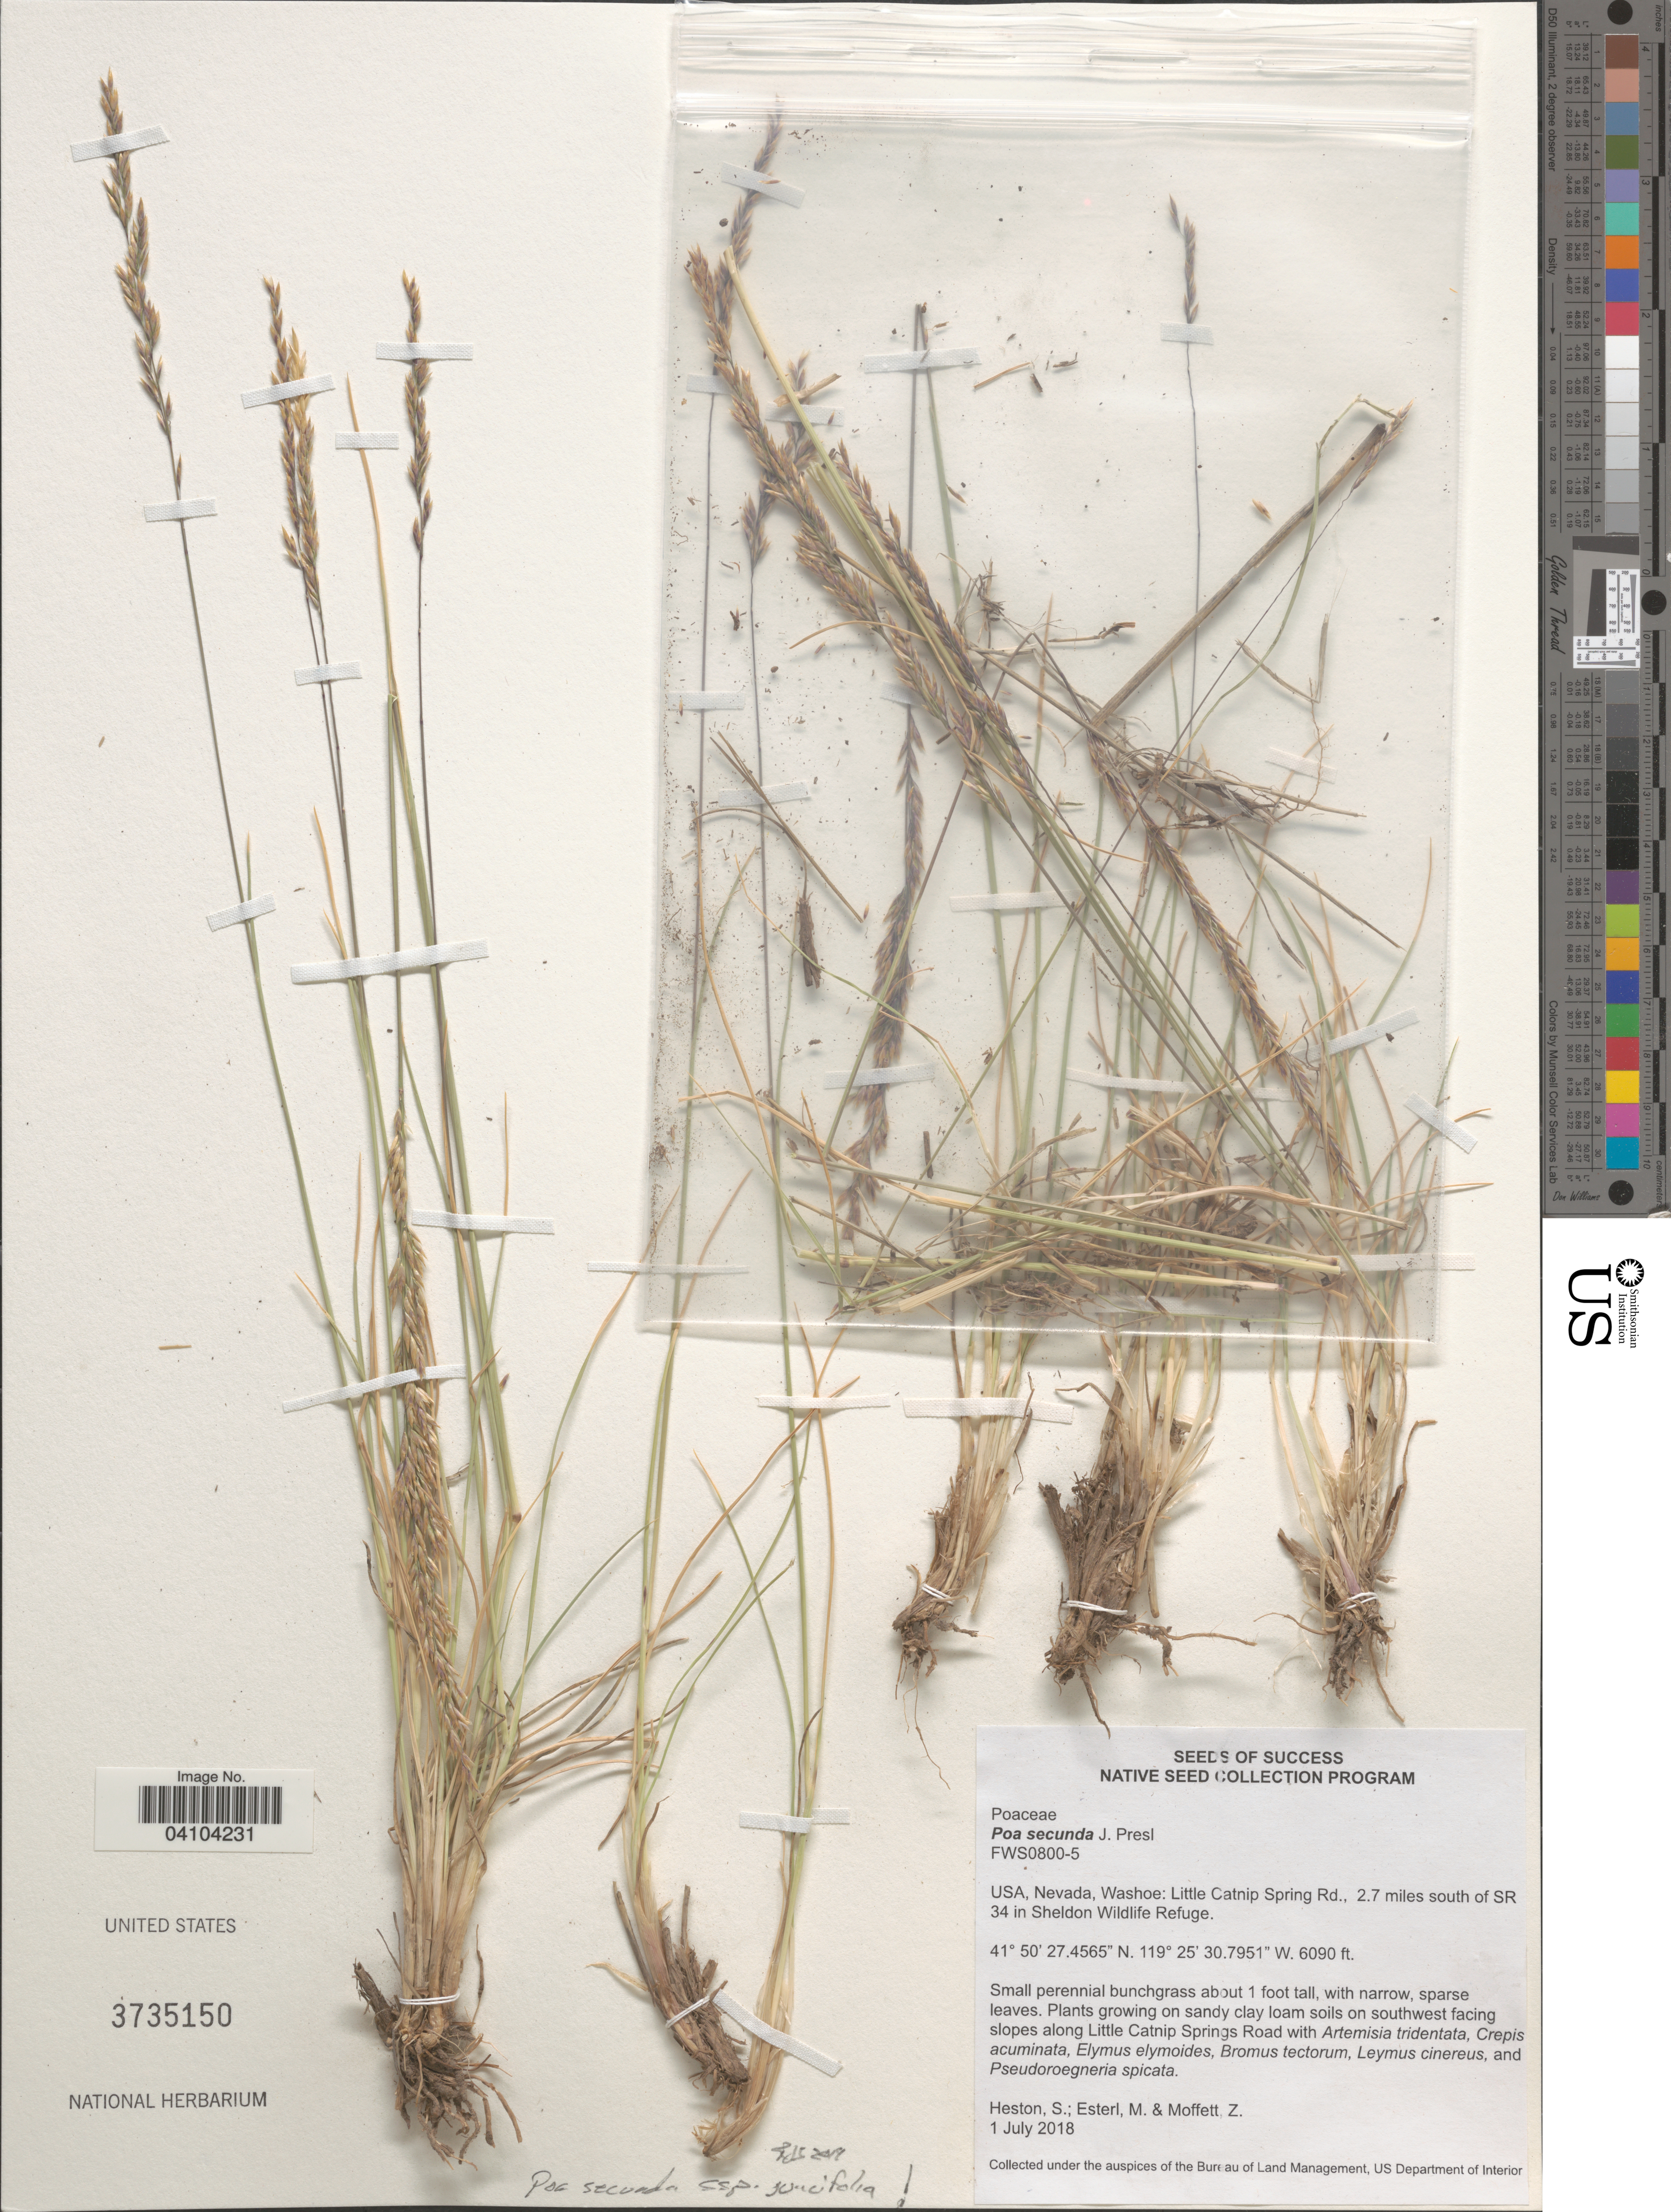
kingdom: Plantae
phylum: Tracheophyta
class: Liliopsida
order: Poales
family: Poaceae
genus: Poa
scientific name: Poa secunda subsp. juncifolia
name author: (Scribn.) Soreng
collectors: S. Heston, M. Esterl & Z. Moffett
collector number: FWS0800-5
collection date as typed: Transcribed d/m/y: 1/7/2018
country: United States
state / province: Nevada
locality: Washoe: Little Catnip Spring Rd., 2.7 miles south of SR 34 in Sheldon Wildlife Refuge.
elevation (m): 1856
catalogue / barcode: US 3735150